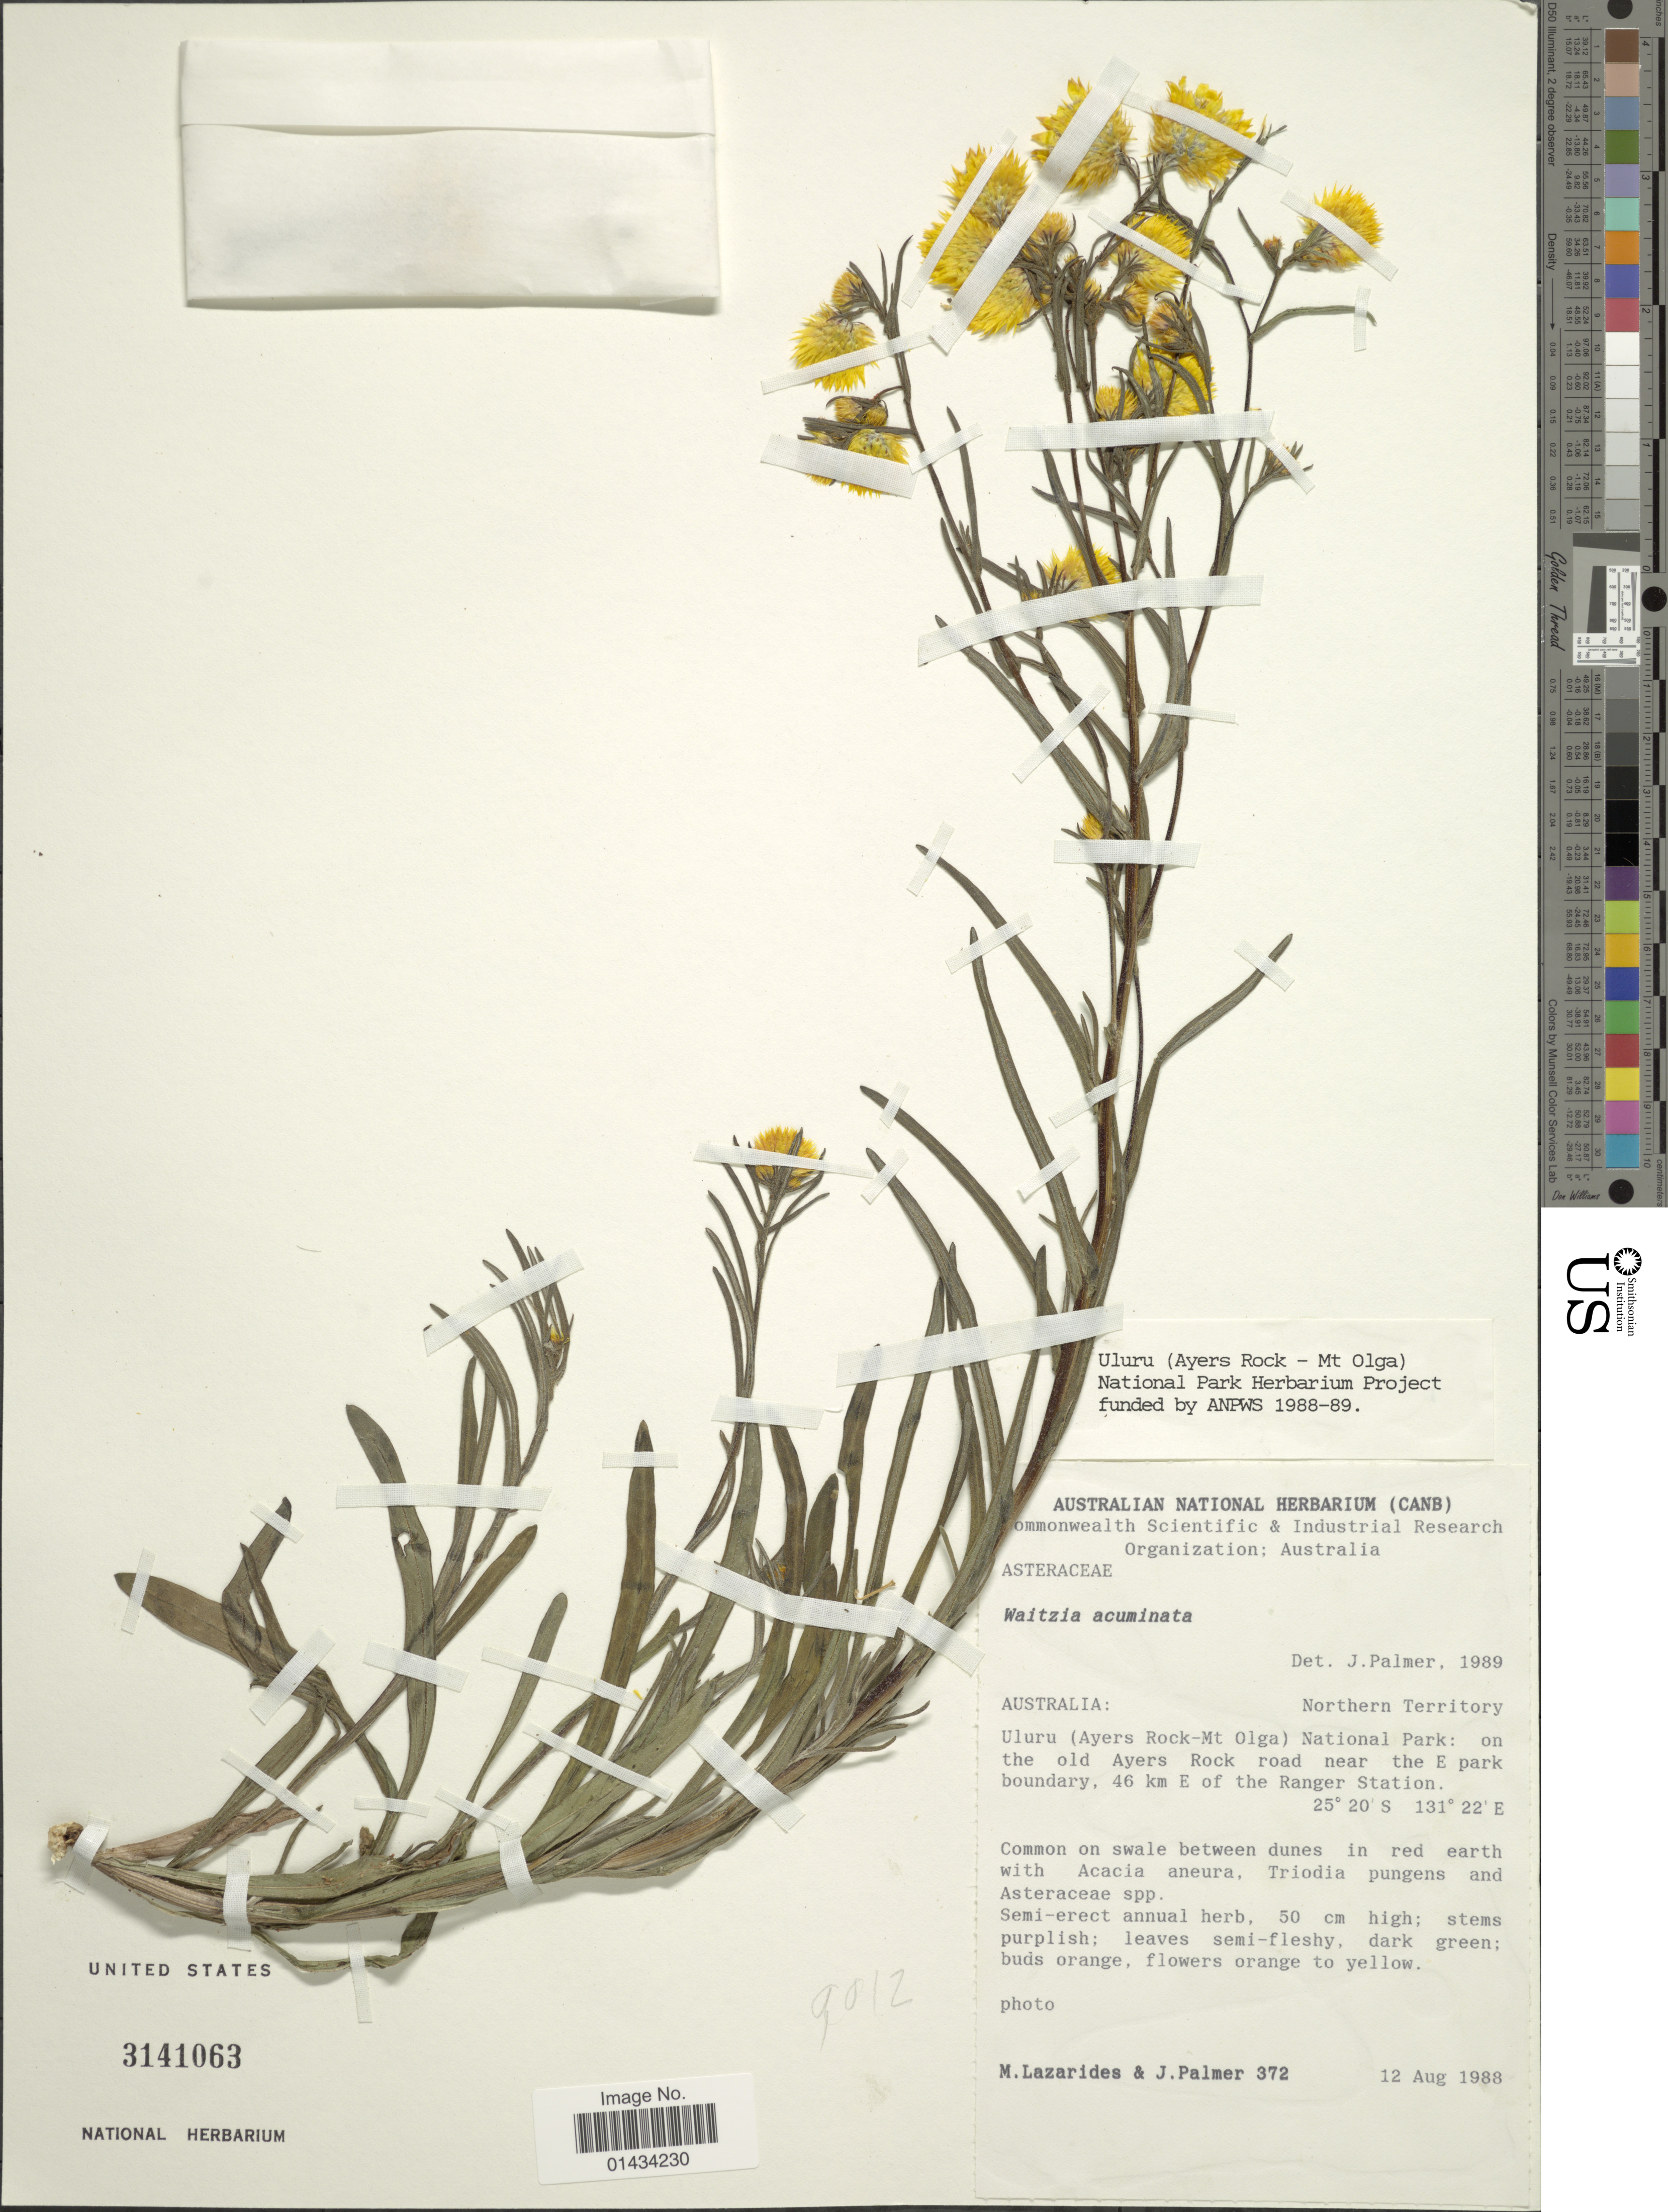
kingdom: Plantae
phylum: Tracheophyta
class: Magnoliopsida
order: Asterales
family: Asteraceae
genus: Waitzia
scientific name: Waitzia acuminata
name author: Steetz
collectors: M. Lazarides & J. Palmer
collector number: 372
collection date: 1988-08-12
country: Australia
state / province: Northern Territory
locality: Auluru (Ayers Rock-Mt Ola) National Park: on the old Ayers Rock road near the E park boundarym 46 km E of the Ranger Station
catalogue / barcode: US 3141063